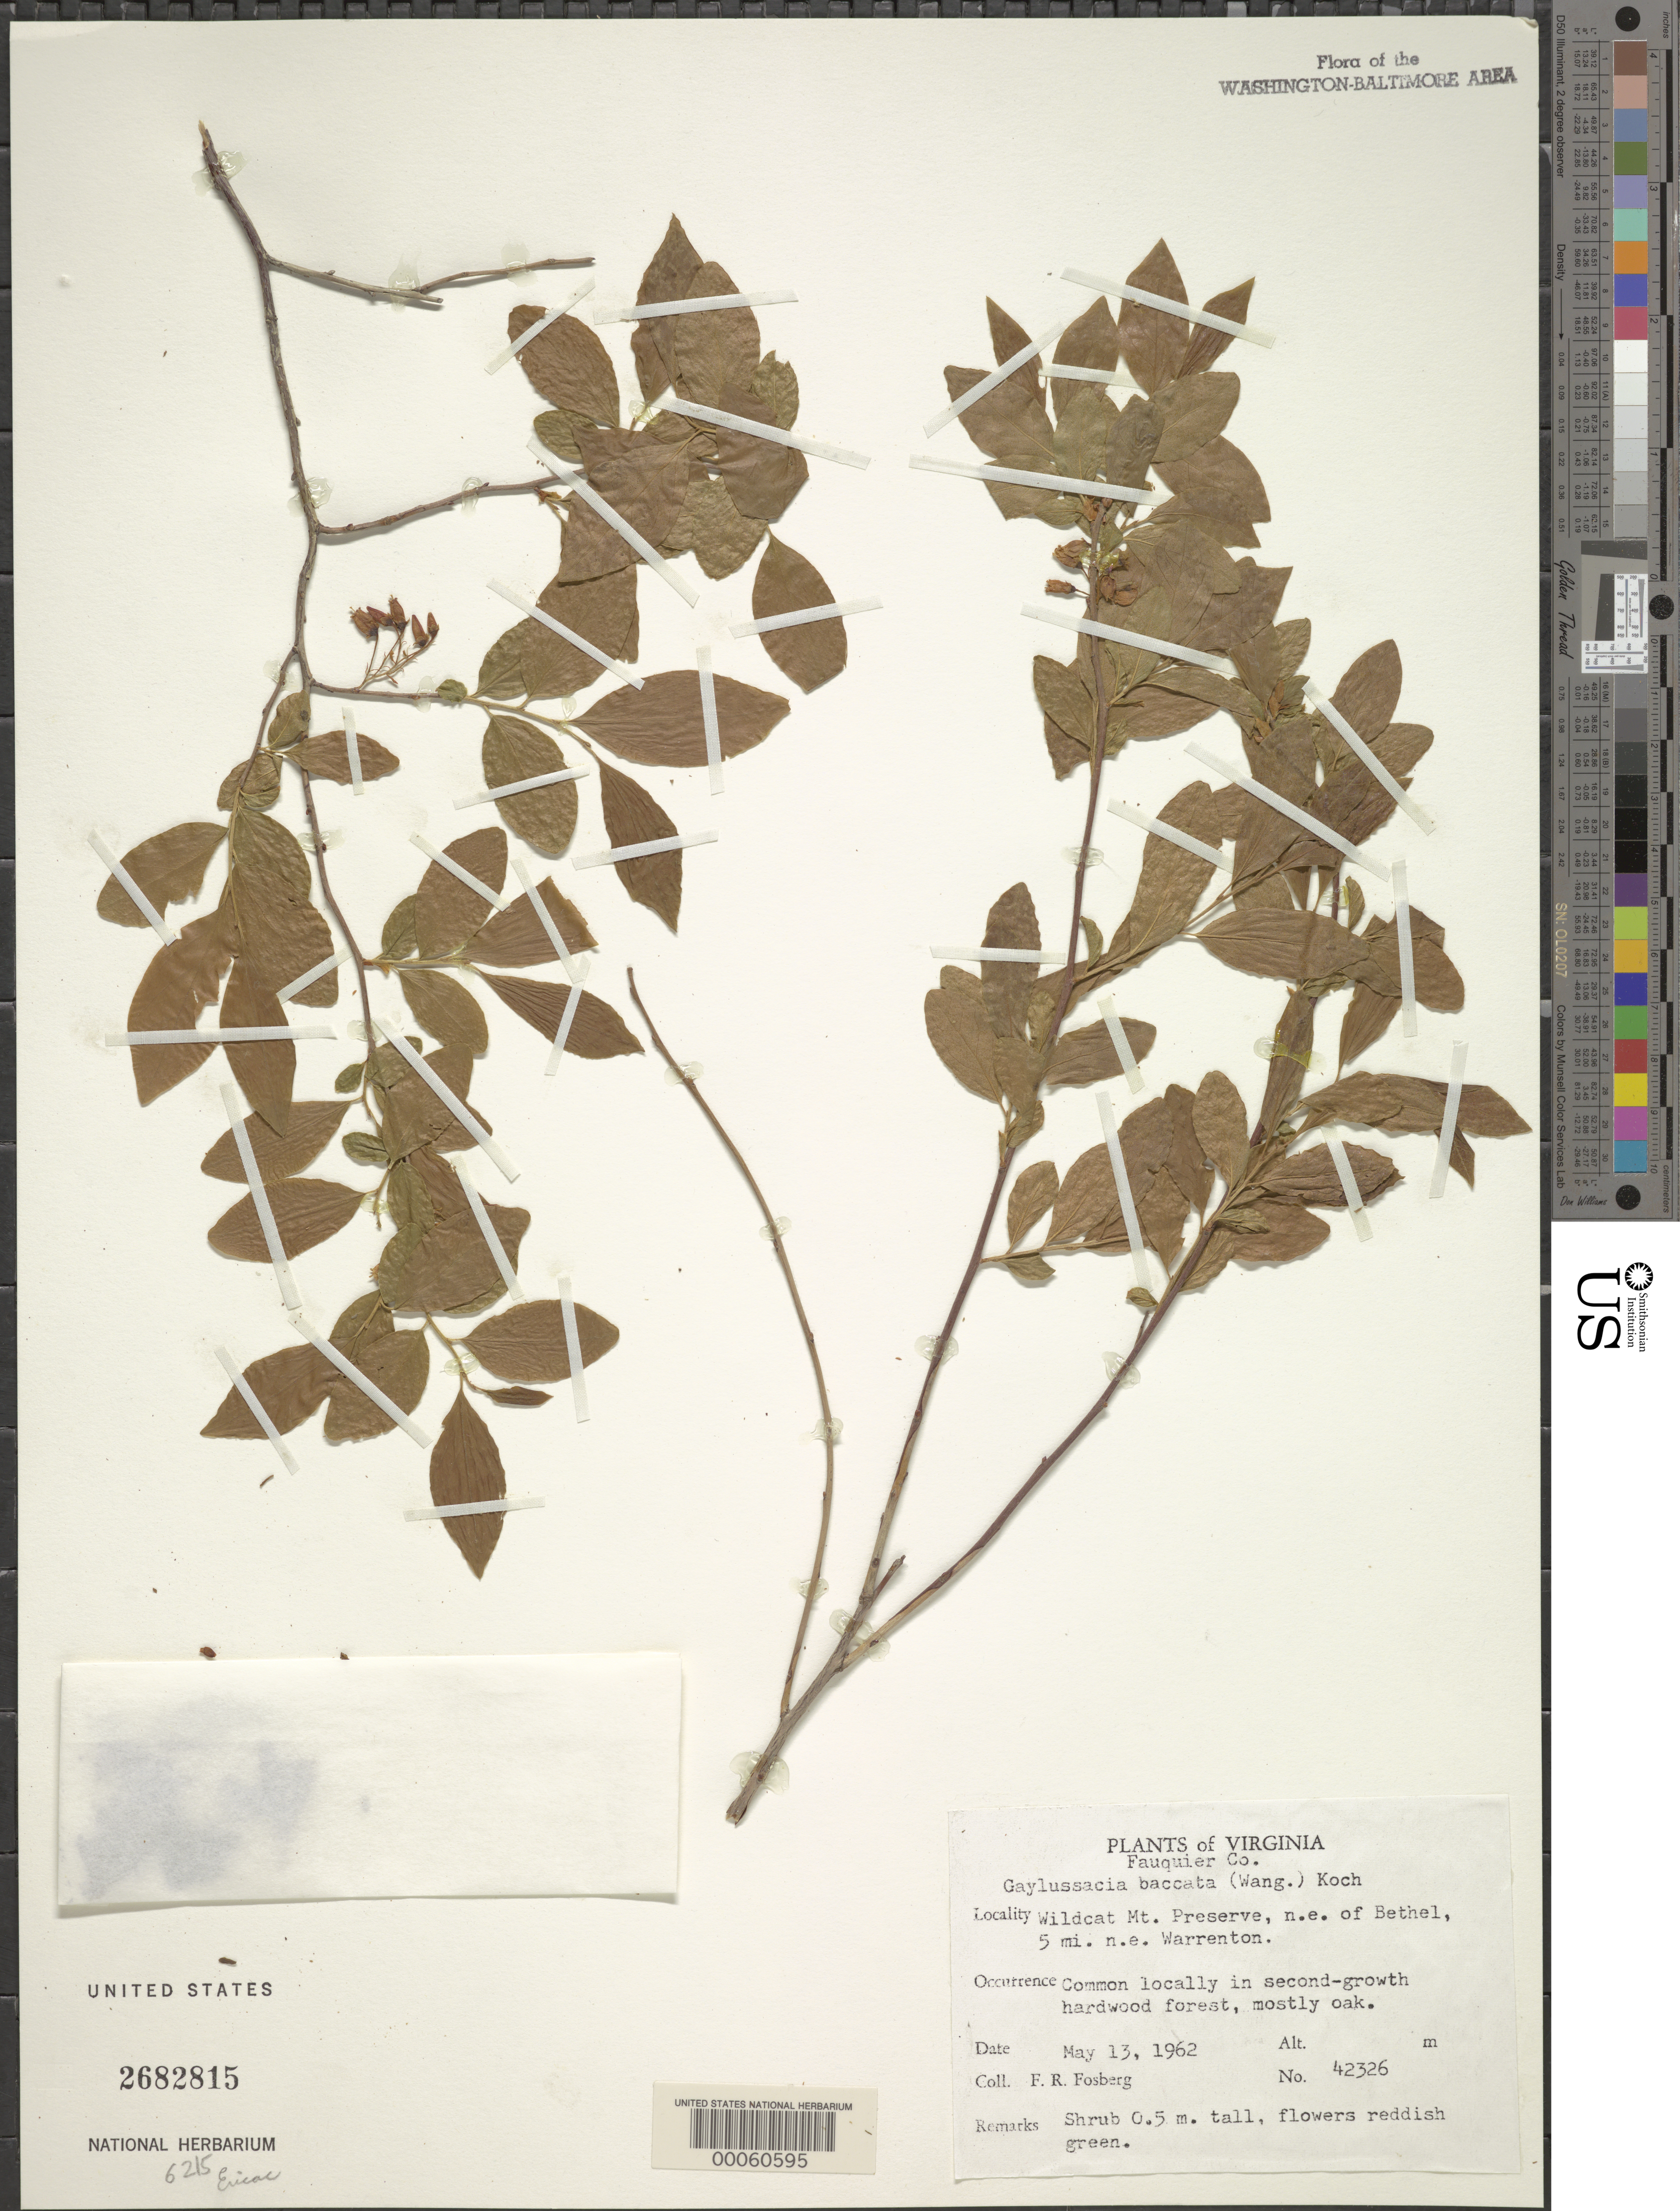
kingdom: Plantae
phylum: Tracheophyta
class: Magnoliopsida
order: Ericales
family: Ericaceae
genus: Gaylussacia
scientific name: Gaylussacia baccata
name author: (Wangenh.) K. Koch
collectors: F. R. Fosberg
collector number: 42326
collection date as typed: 13 May 1962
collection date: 1962-05-13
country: United States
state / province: Virginia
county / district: Fauquier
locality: Wildcat Mountain Preserve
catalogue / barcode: US 2682815